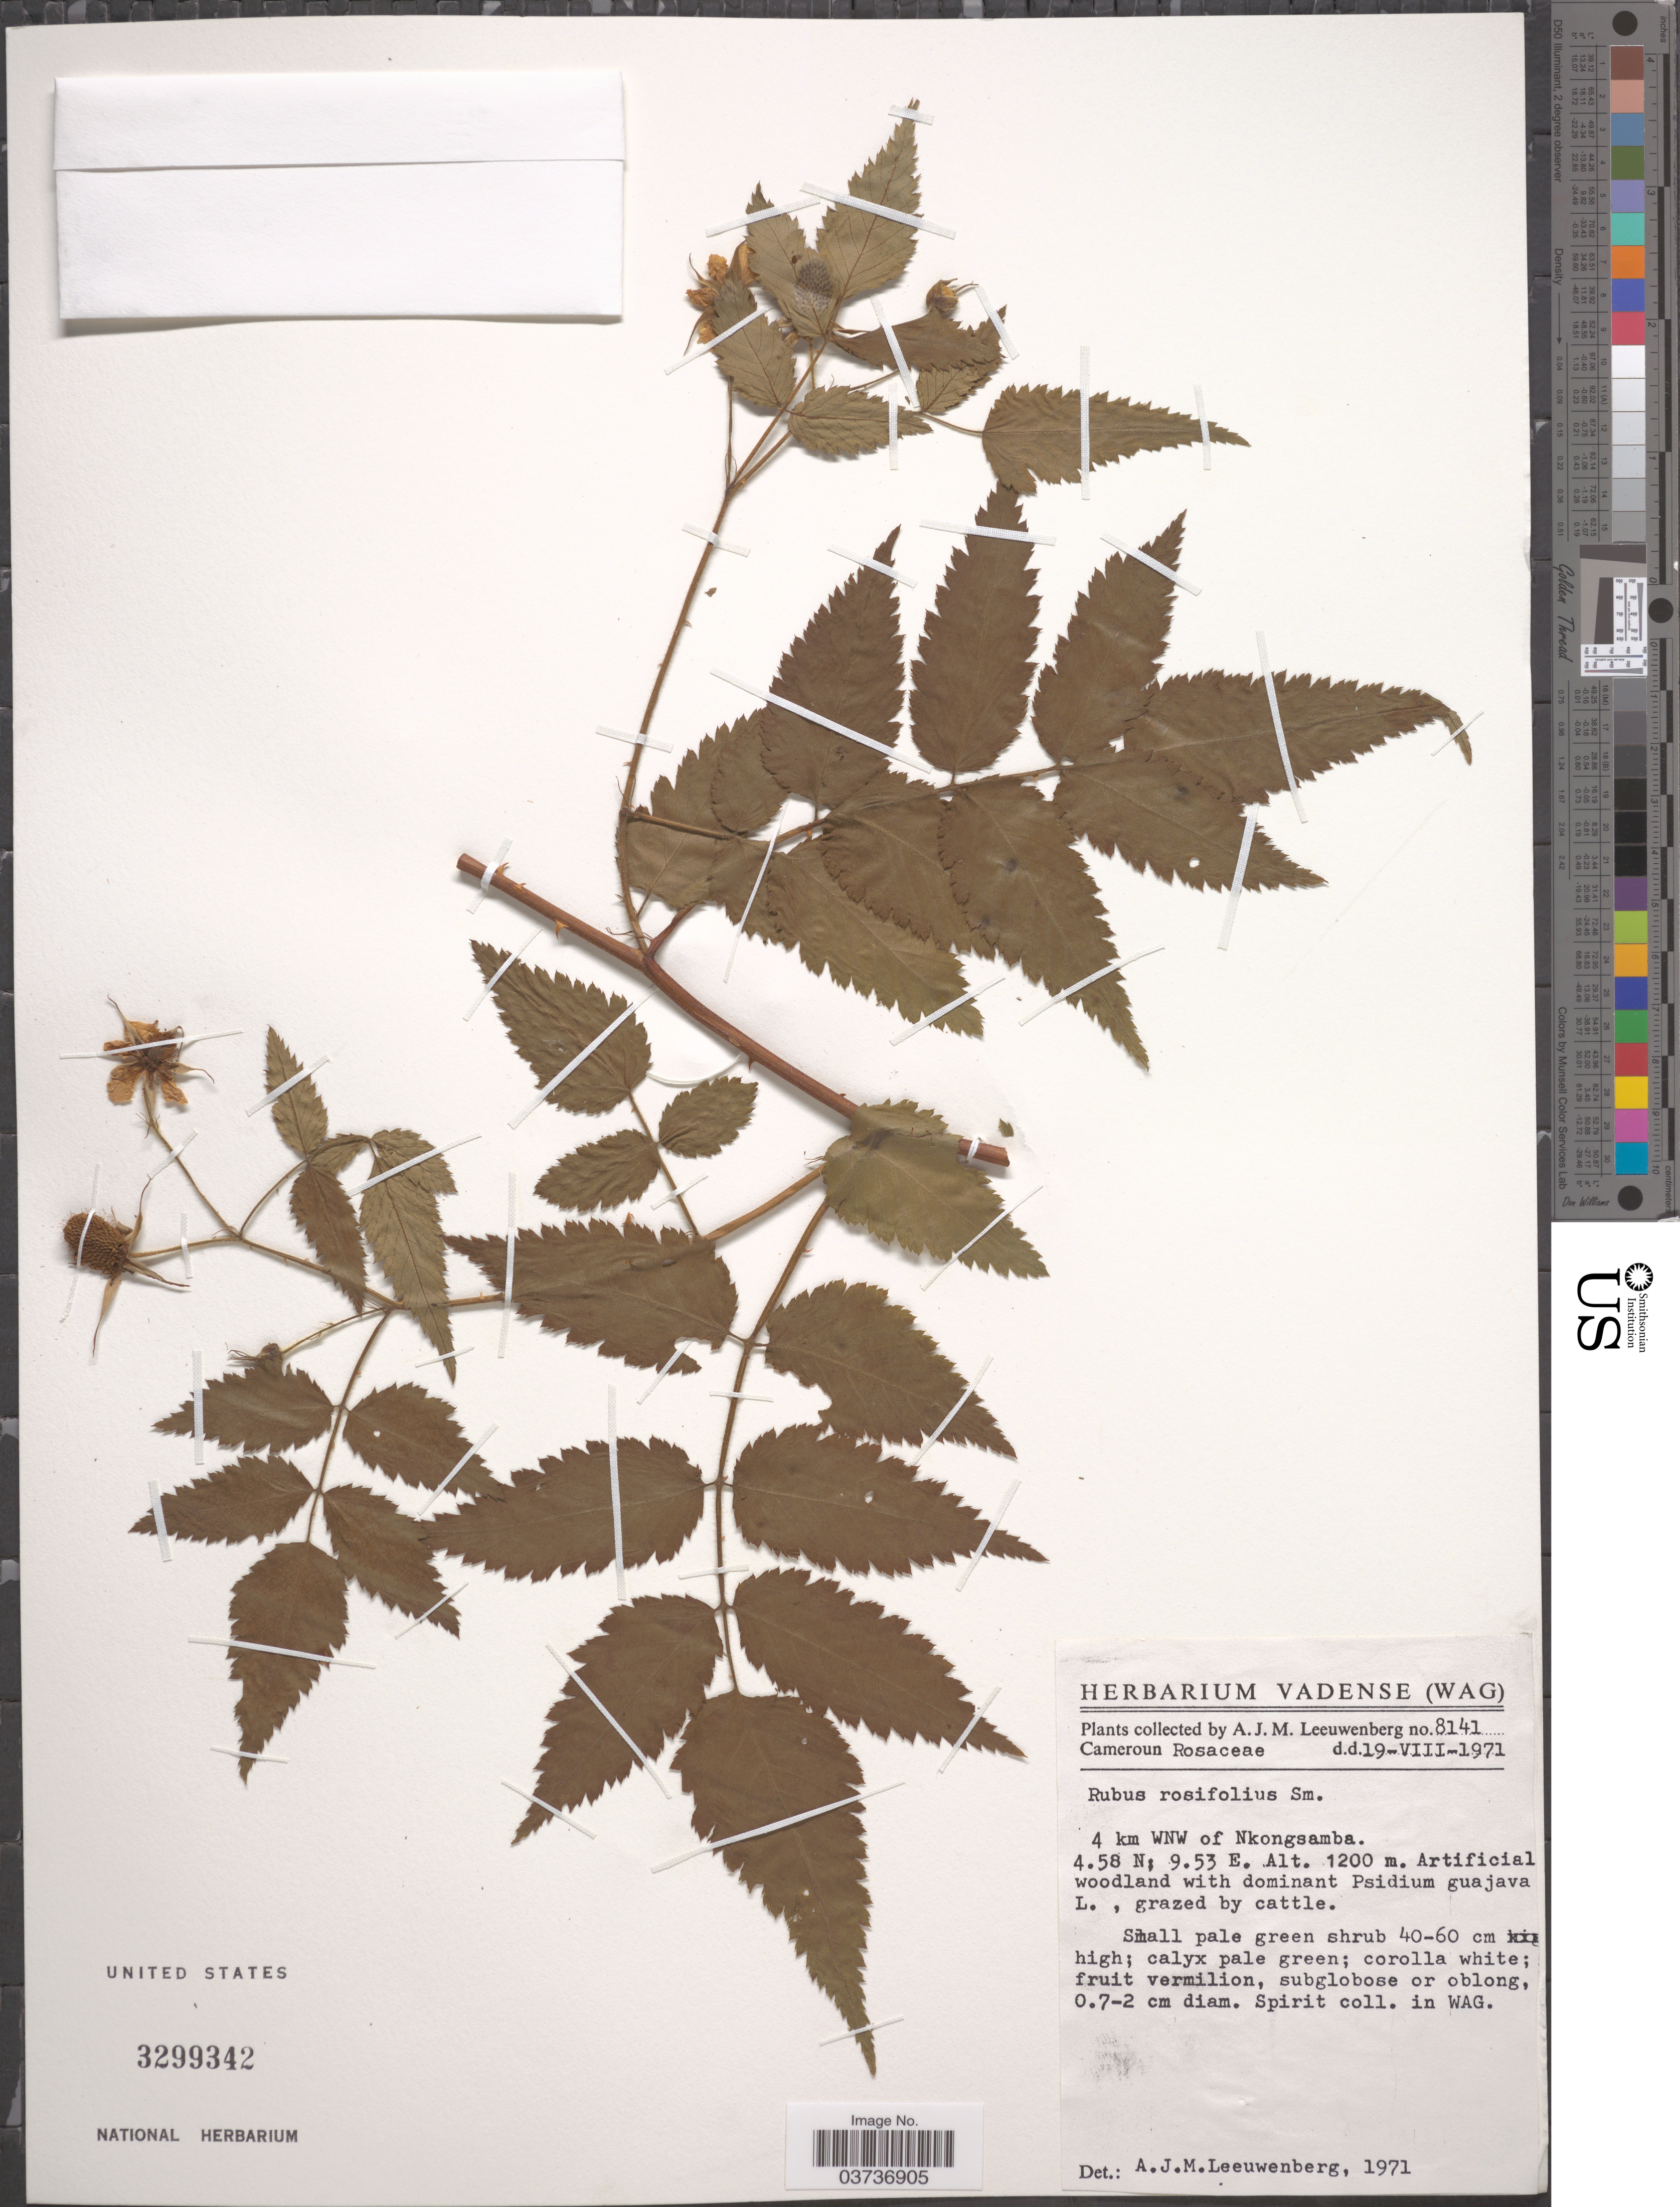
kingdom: Plantae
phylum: Tracheophyta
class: Magnoliopsida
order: Rosales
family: Rosaceae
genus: Rubus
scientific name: Rubus rosaefolius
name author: Sm.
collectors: A. J. M. Leeuwenberg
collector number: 8141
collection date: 1971-08-19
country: Cameroon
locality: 4 km WNW of Nkongsamba.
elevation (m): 1200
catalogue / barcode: US 3299342